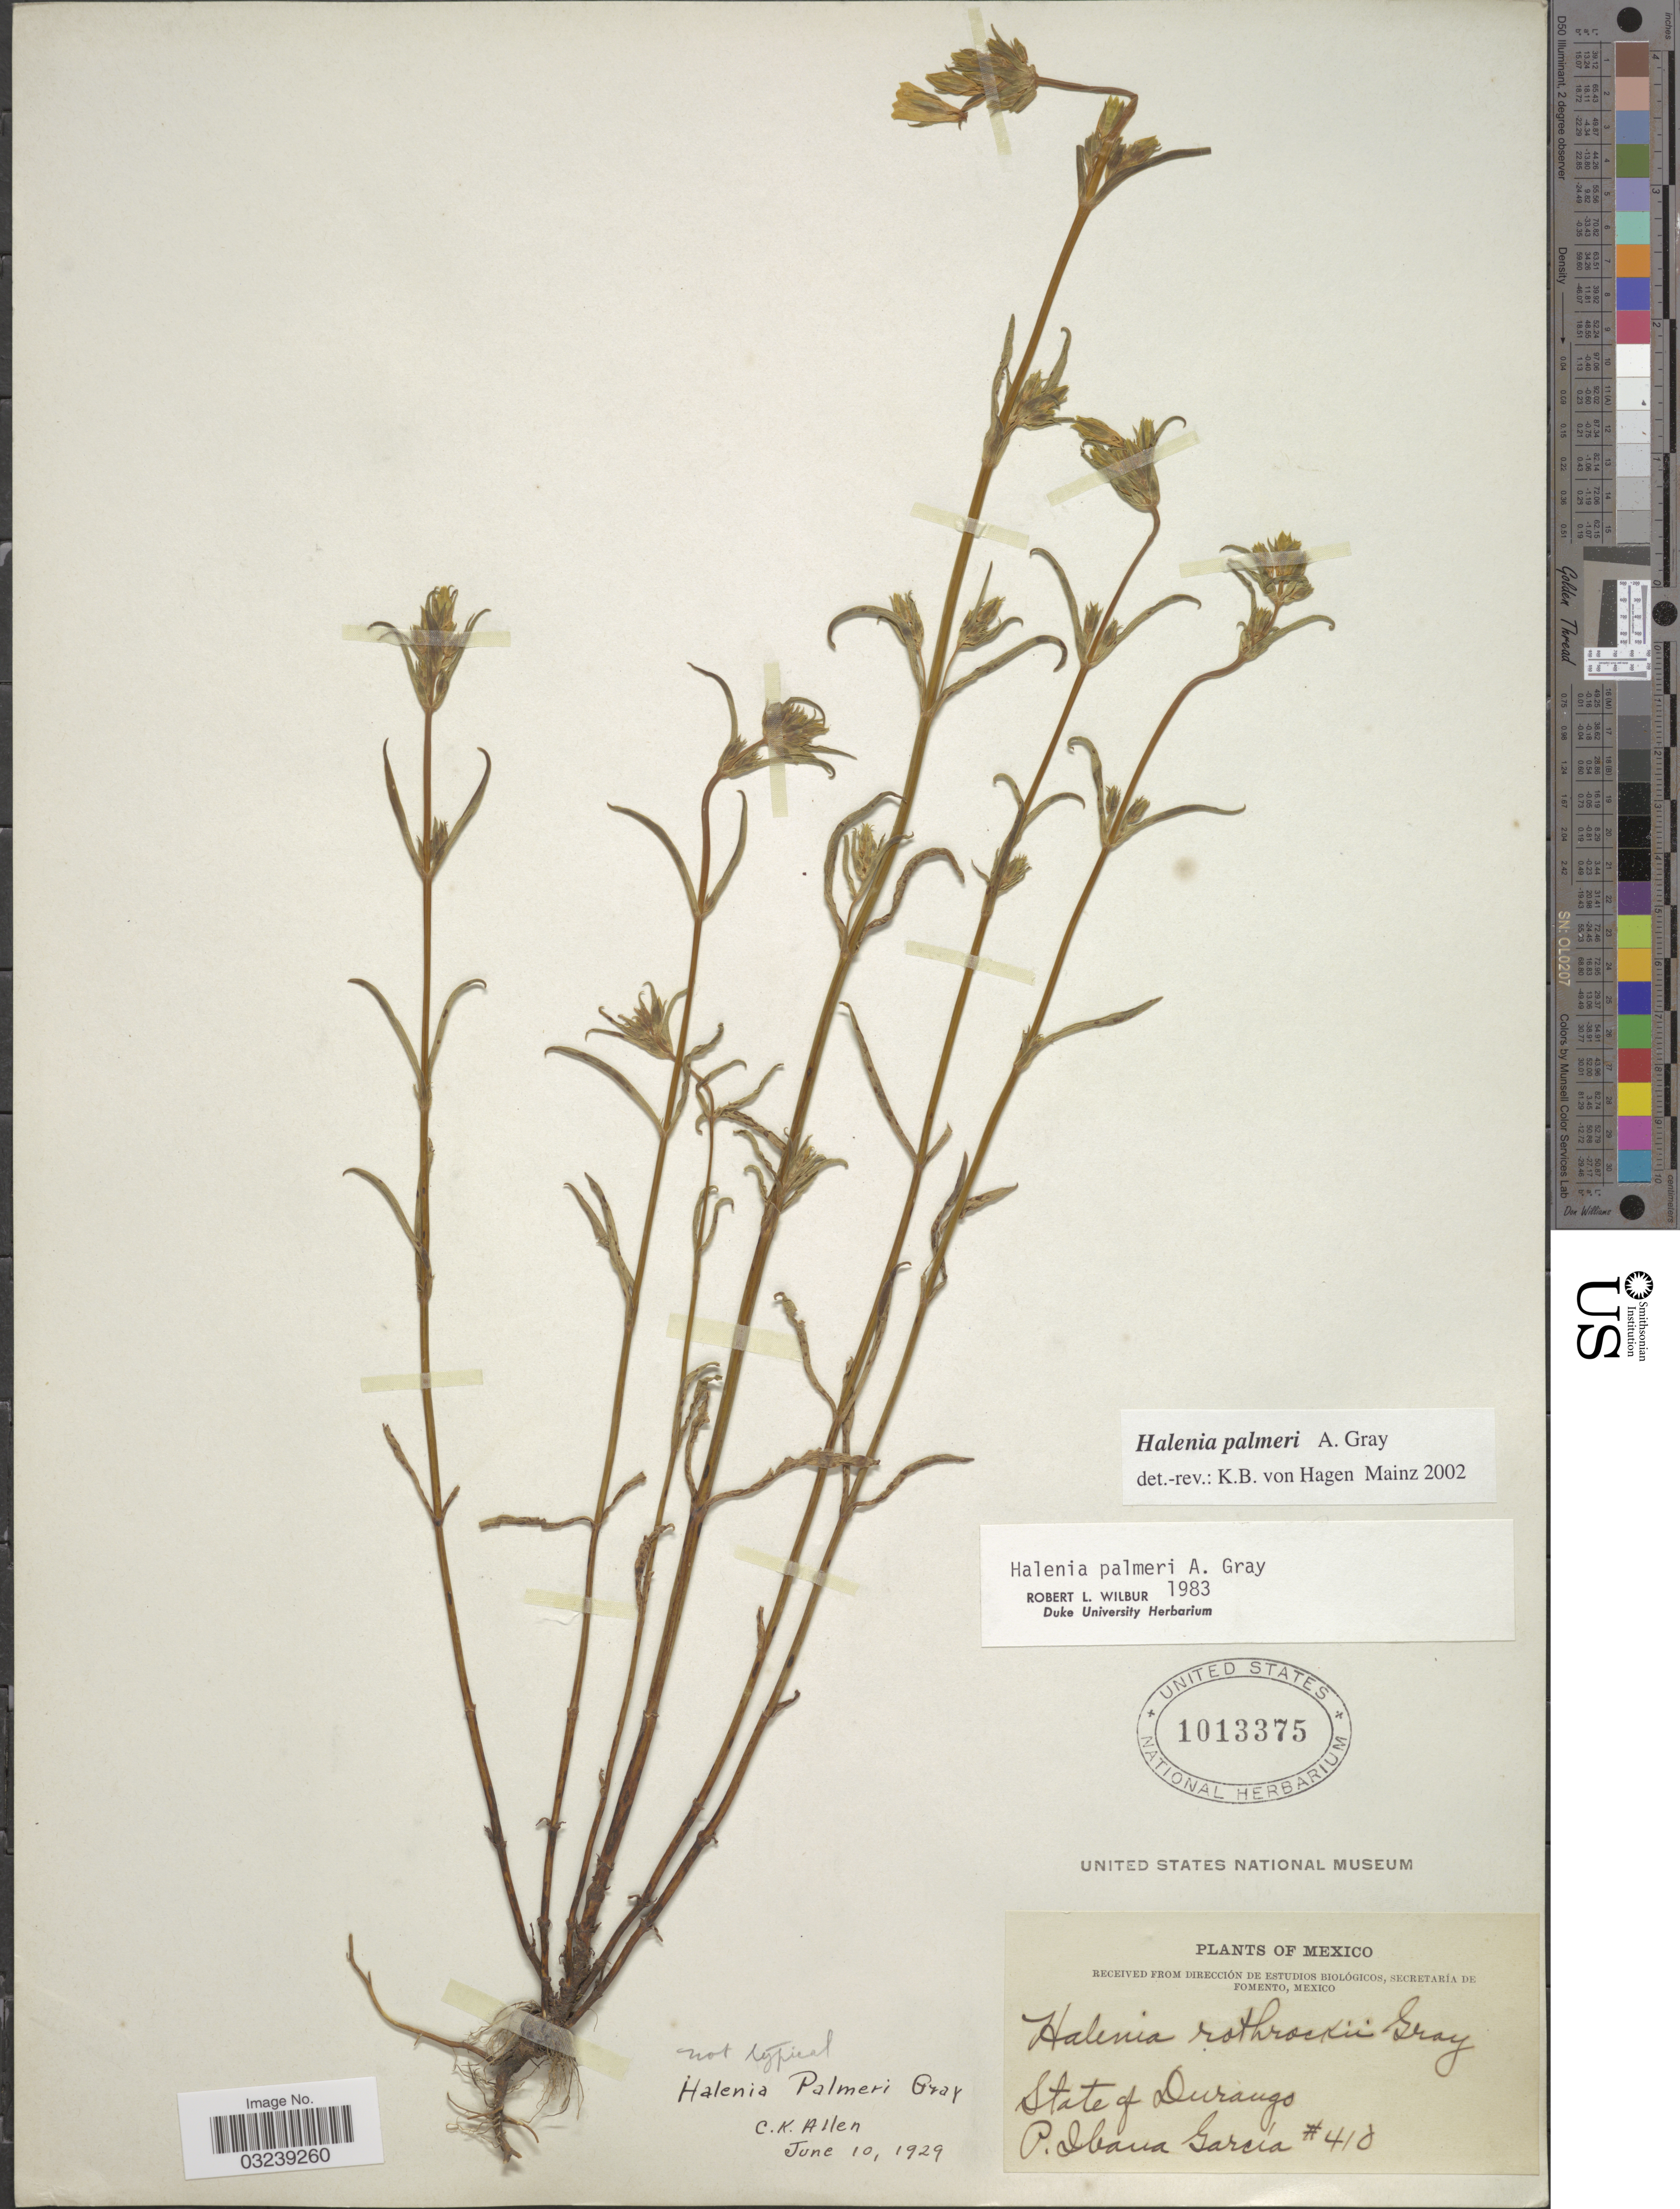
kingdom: Plantae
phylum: Tracheophyta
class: Magnoliopsida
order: Gentianales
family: Gentianaceae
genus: Halenia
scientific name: Halenia palmeri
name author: A. Gray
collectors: P. Ibana-García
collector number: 410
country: Mexico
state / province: Durango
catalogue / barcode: US 1013375